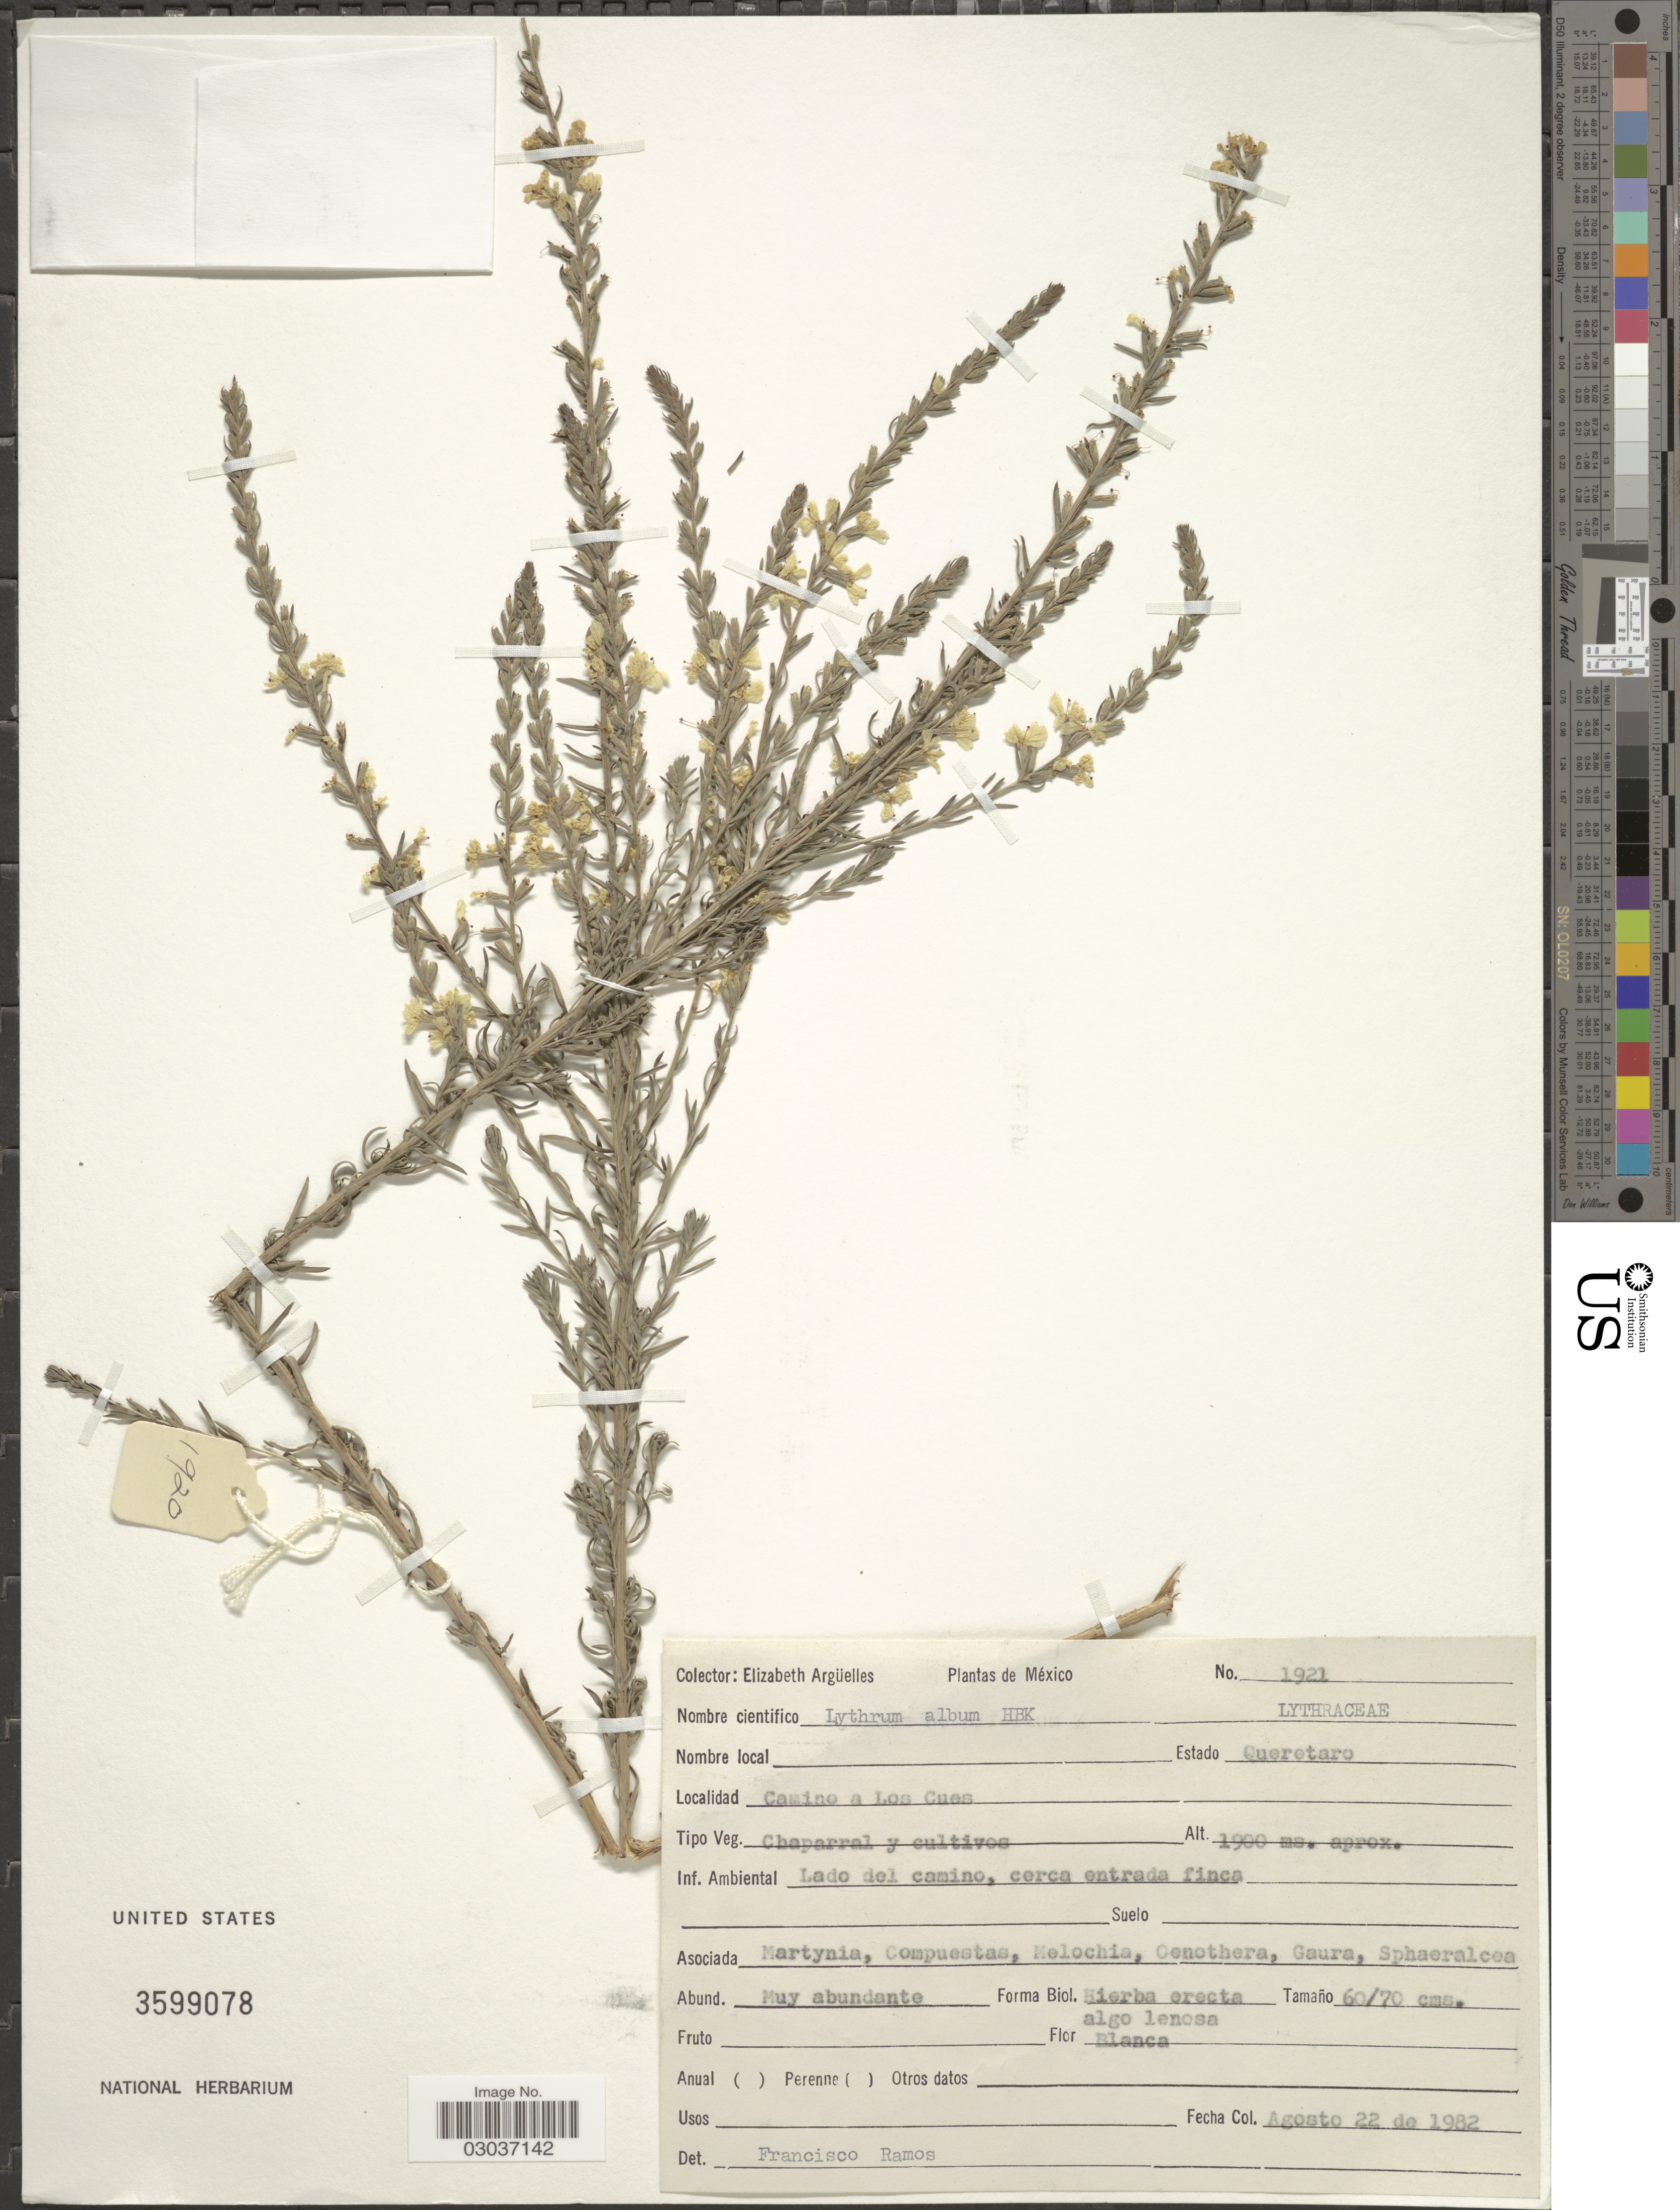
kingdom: Plantae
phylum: Tracheophyta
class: Magnoliopsida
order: Myrtales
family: Lythraceae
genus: Lythrum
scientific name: Lythrum album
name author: Kunth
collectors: E. Argüelles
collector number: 1921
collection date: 1982-08-22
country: Mexico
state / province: Querétaro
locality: Camino a Los Cues.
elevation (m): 1900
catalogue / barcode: US 3599078